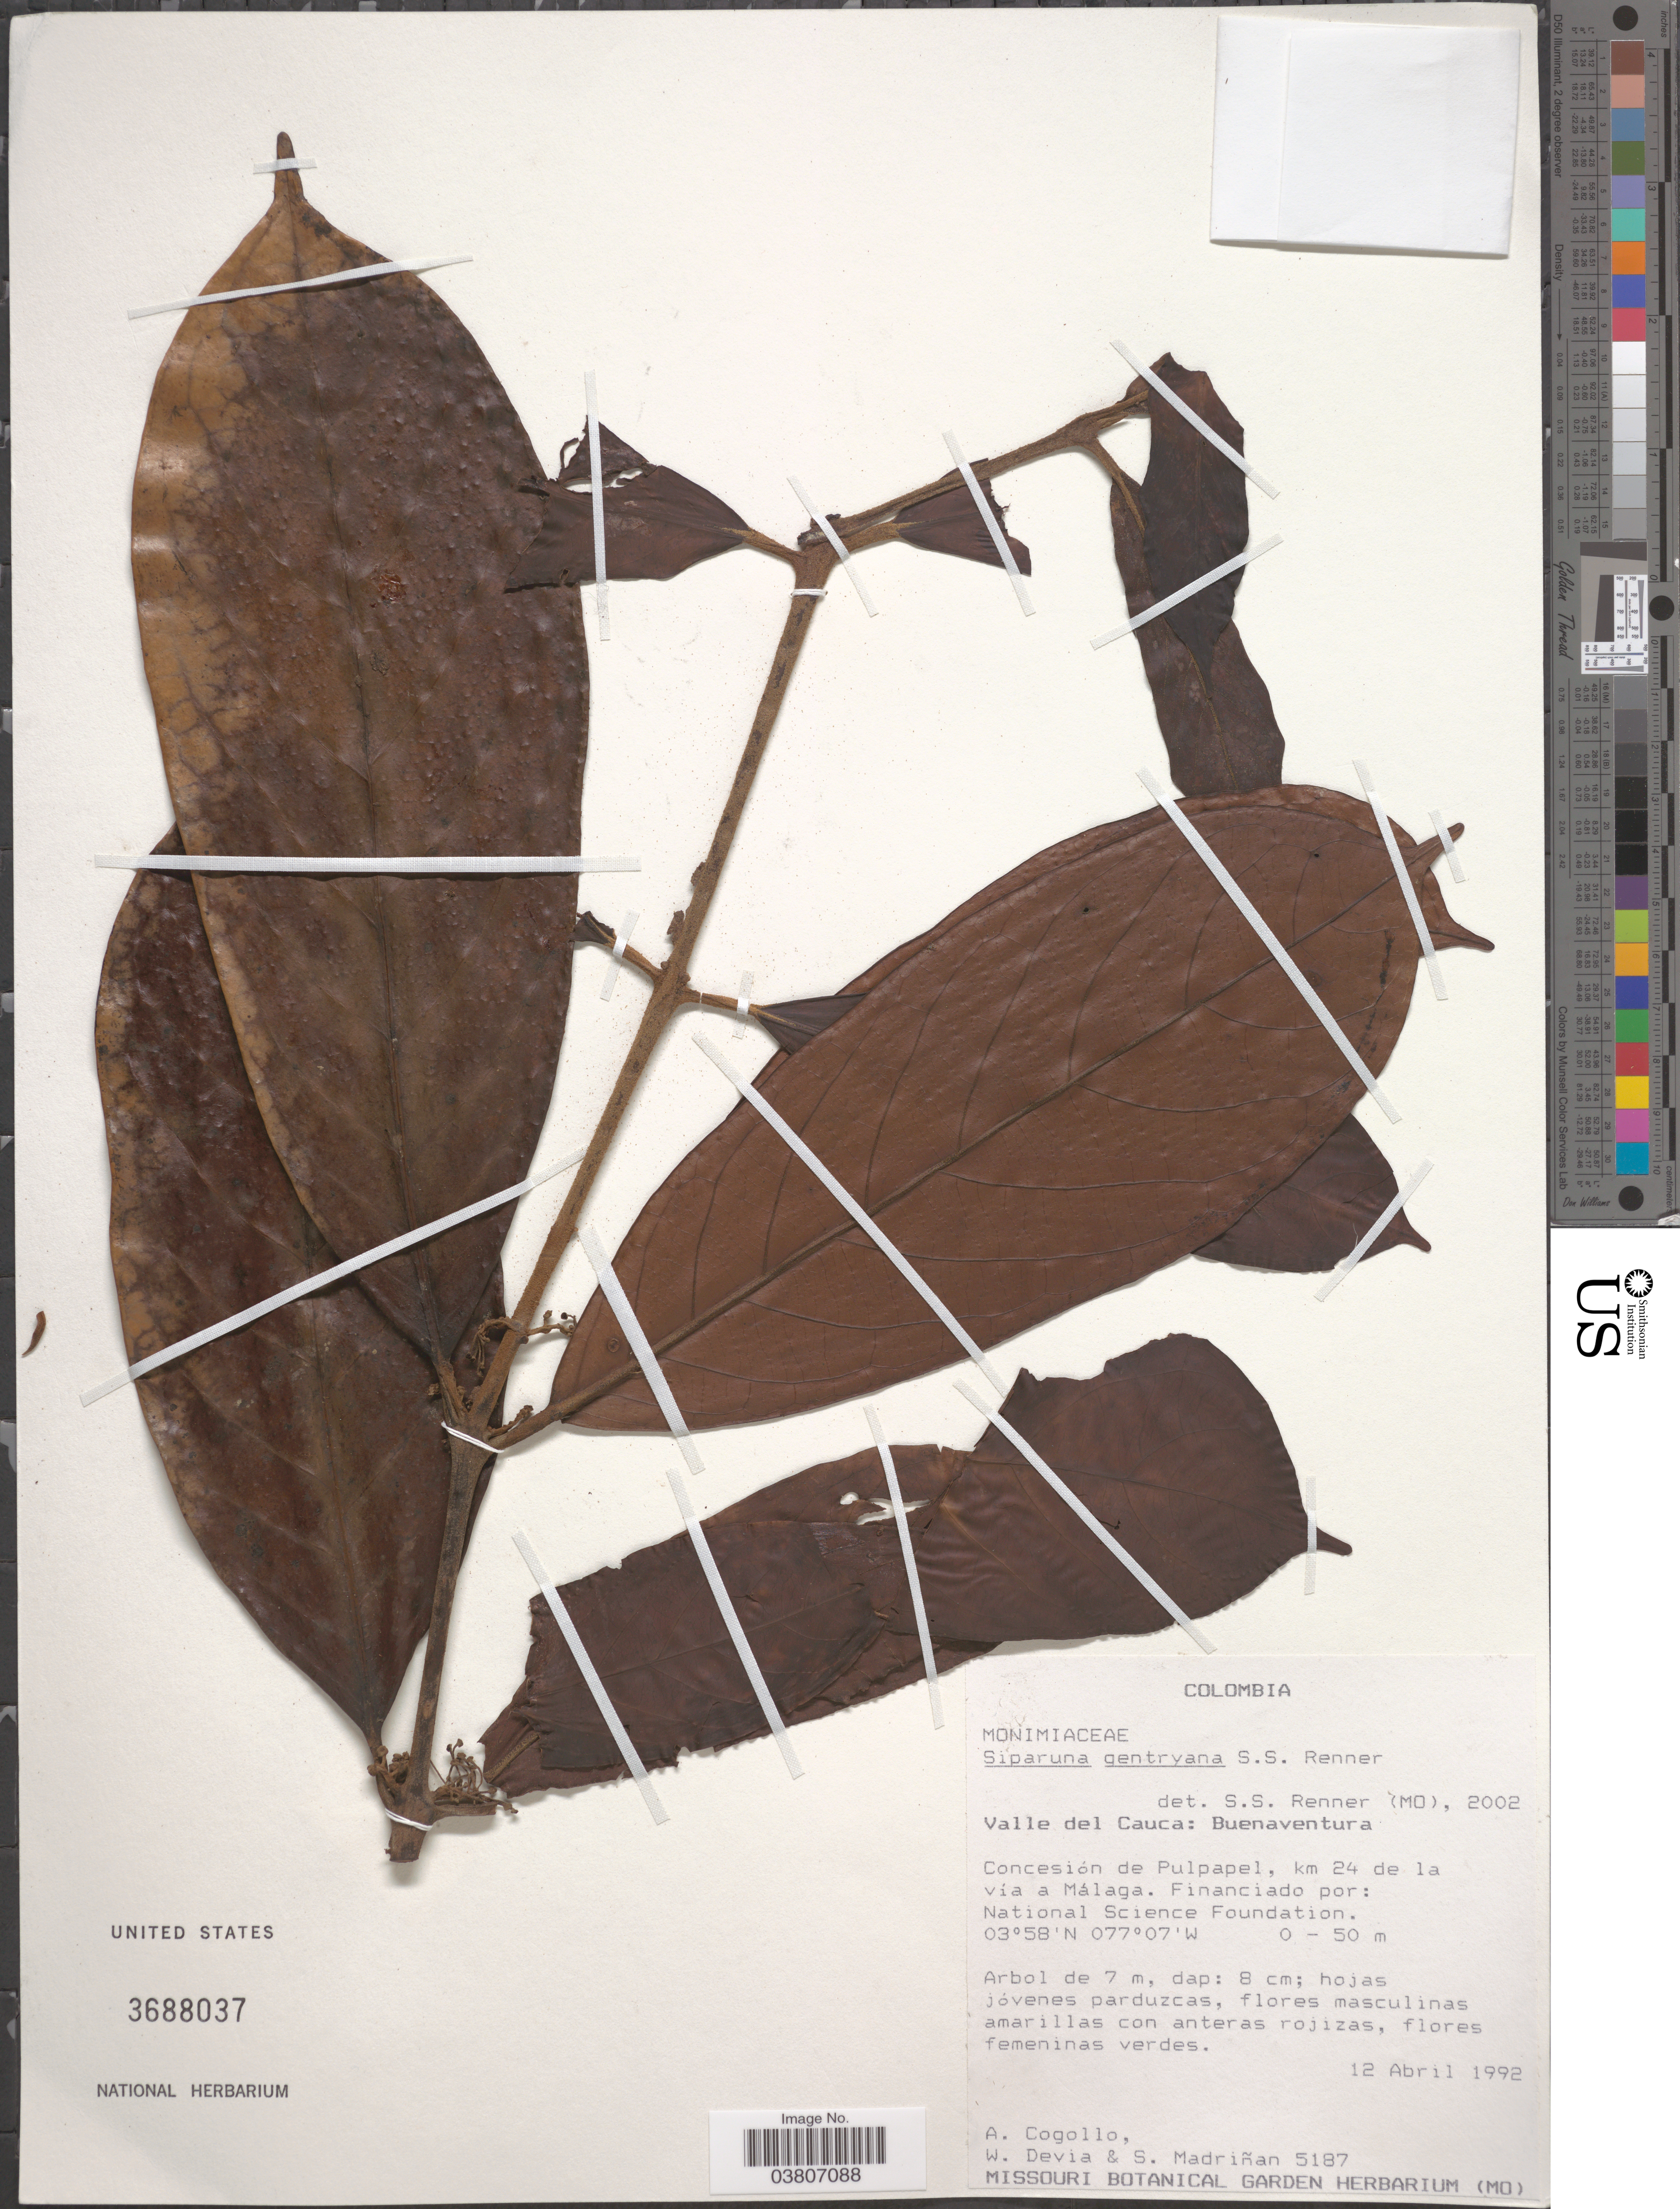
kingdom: Plantae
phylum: Tracheophyta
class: Magnoliopsida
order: Laurales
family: Siparunaceae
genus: Siparuna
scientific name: Siparuna gentryana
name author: S.S. Renner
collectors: A. Cogolla, W. Devia & S. Madriñán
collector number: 5187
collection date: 1992-04-12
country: Colombia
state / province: Valle del Cauca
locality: Buenaventura. Concesión de Pulpapel, km 24 de la vía a Málaga. Financiado por: National Science Foundation.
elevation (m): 0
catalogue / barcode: US 3688037